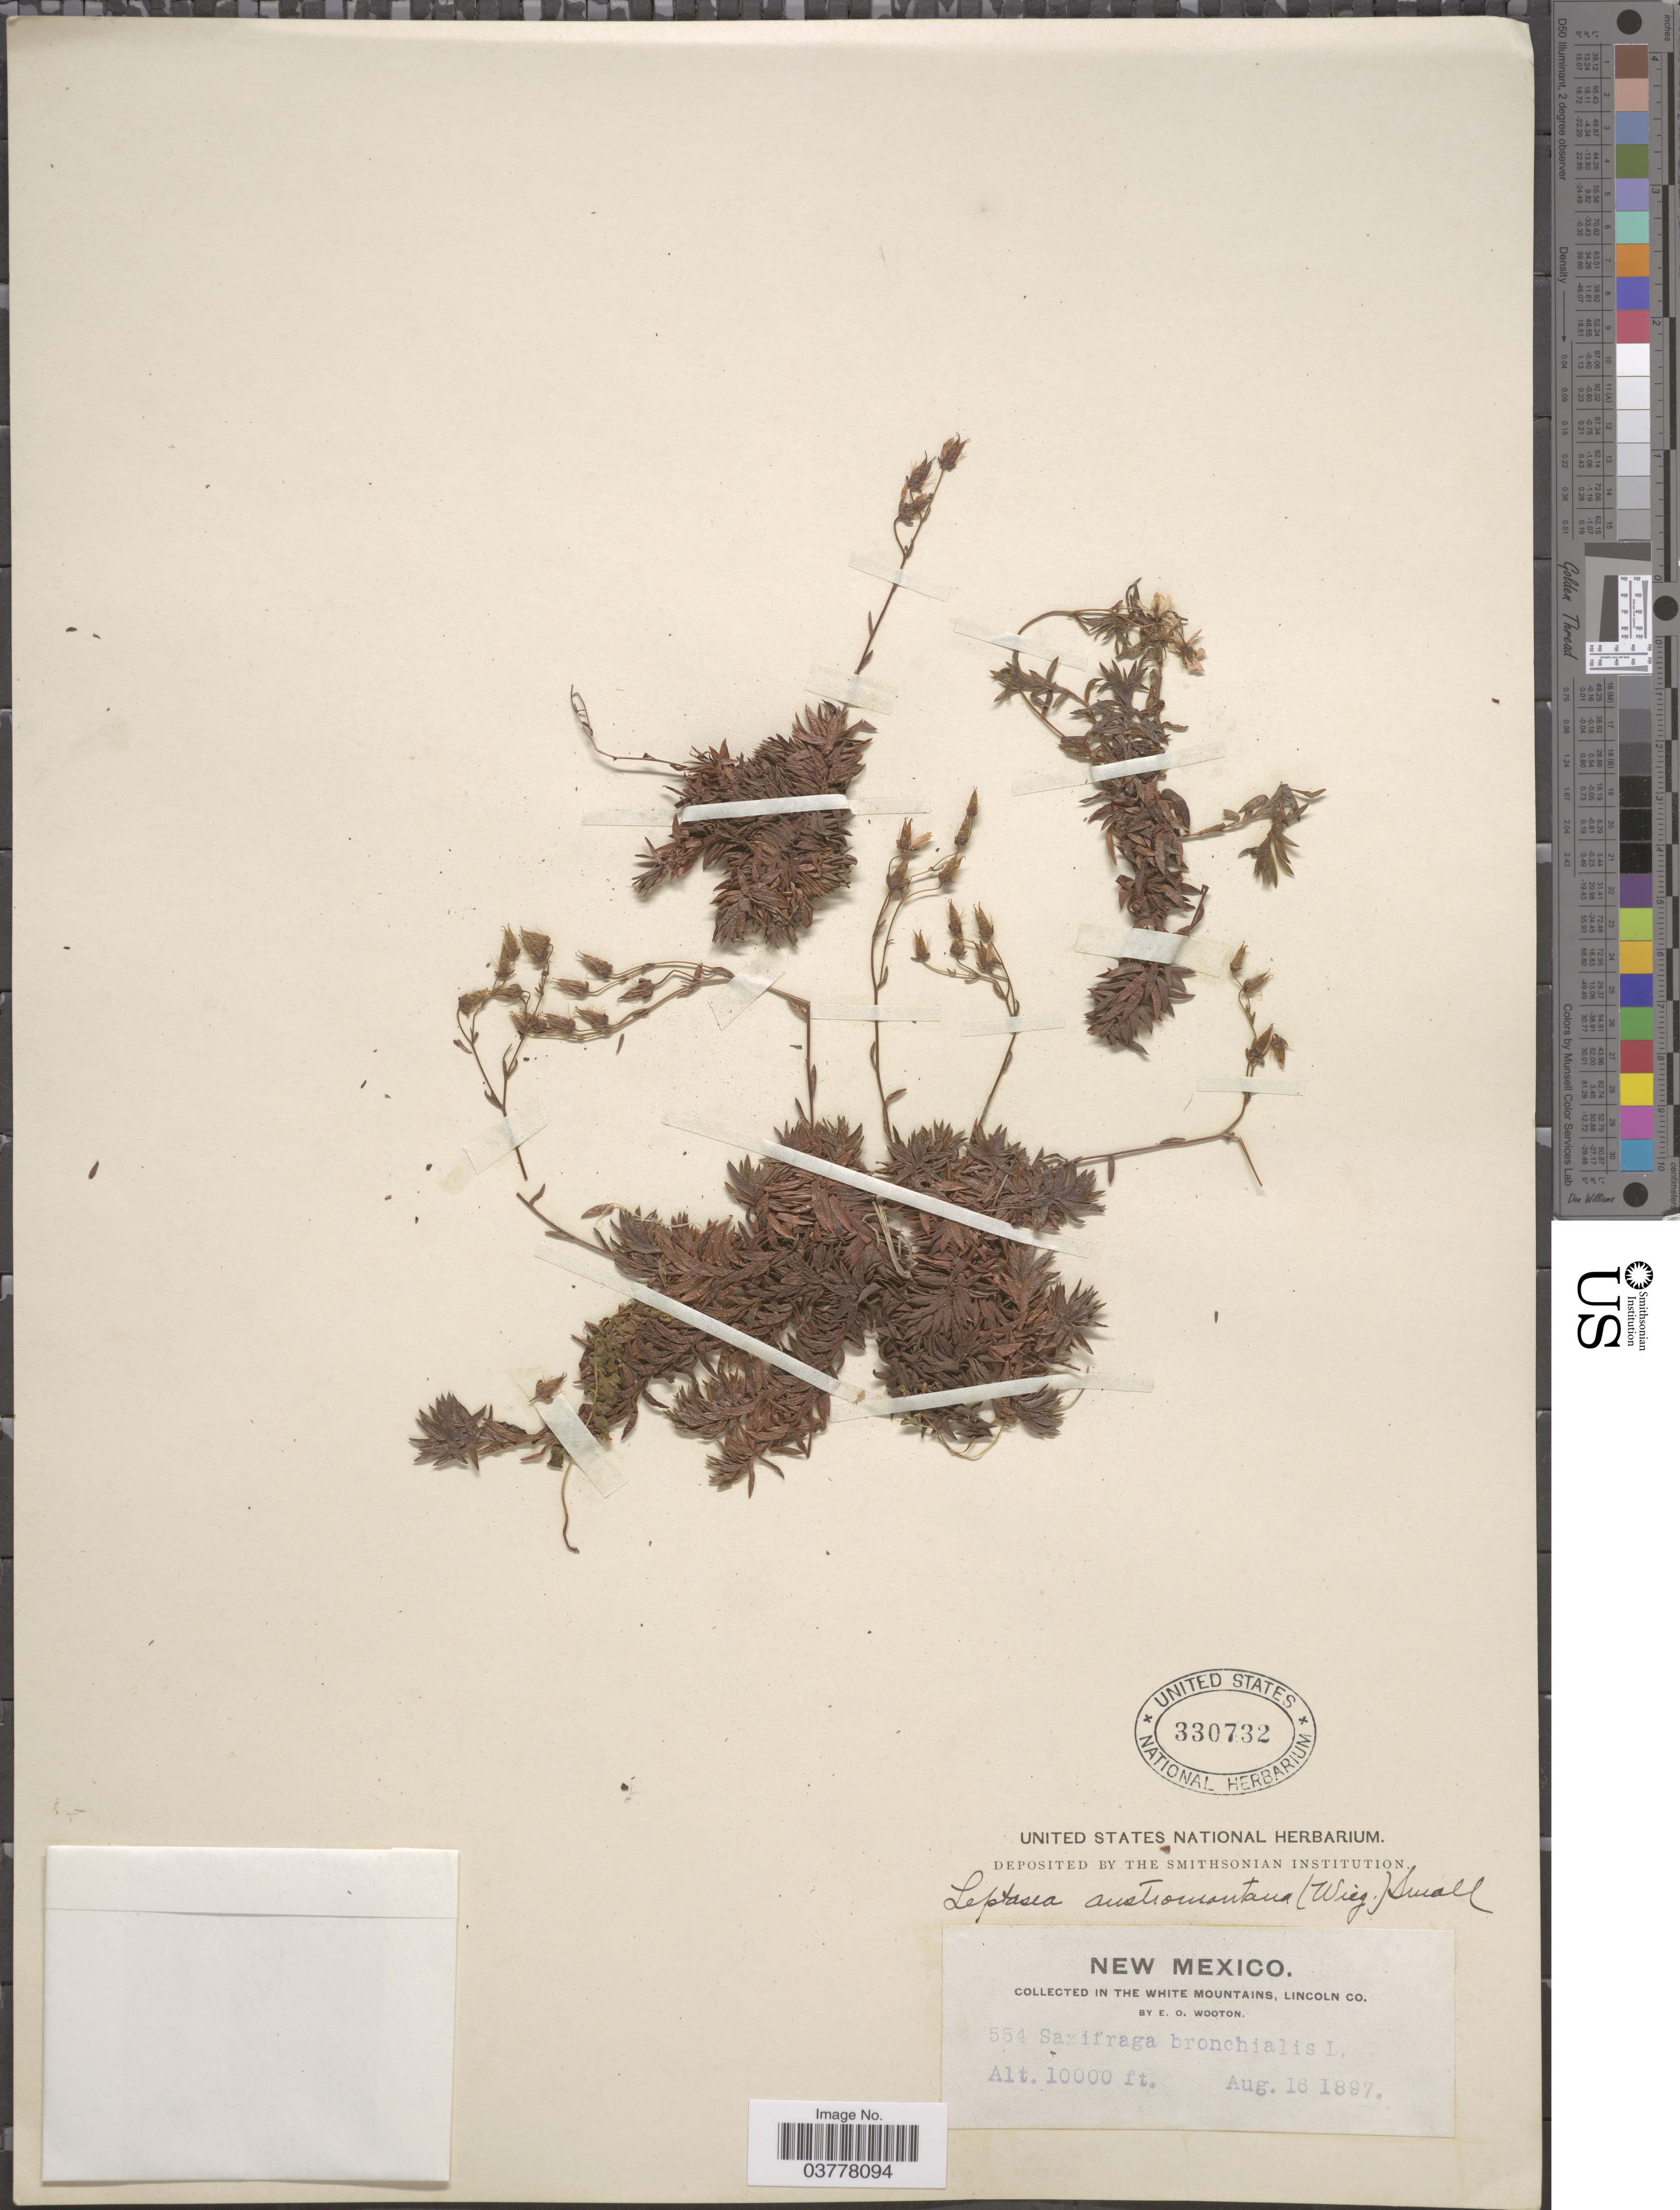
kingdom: Plantae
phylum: Tracheophyta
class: Magnoliopsida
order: Saxifragales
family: Saxifragaceae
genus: Saxifraga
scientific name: Saxifraga bronchialis subsp. austromontana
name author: (Wiegand) Piper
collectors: E. O. Wooton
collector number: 554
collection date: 1897-08-16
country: United States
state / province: New Mexico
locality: In the White Mountains, Lincoln Co.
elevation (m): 3048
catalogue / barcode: US 330732